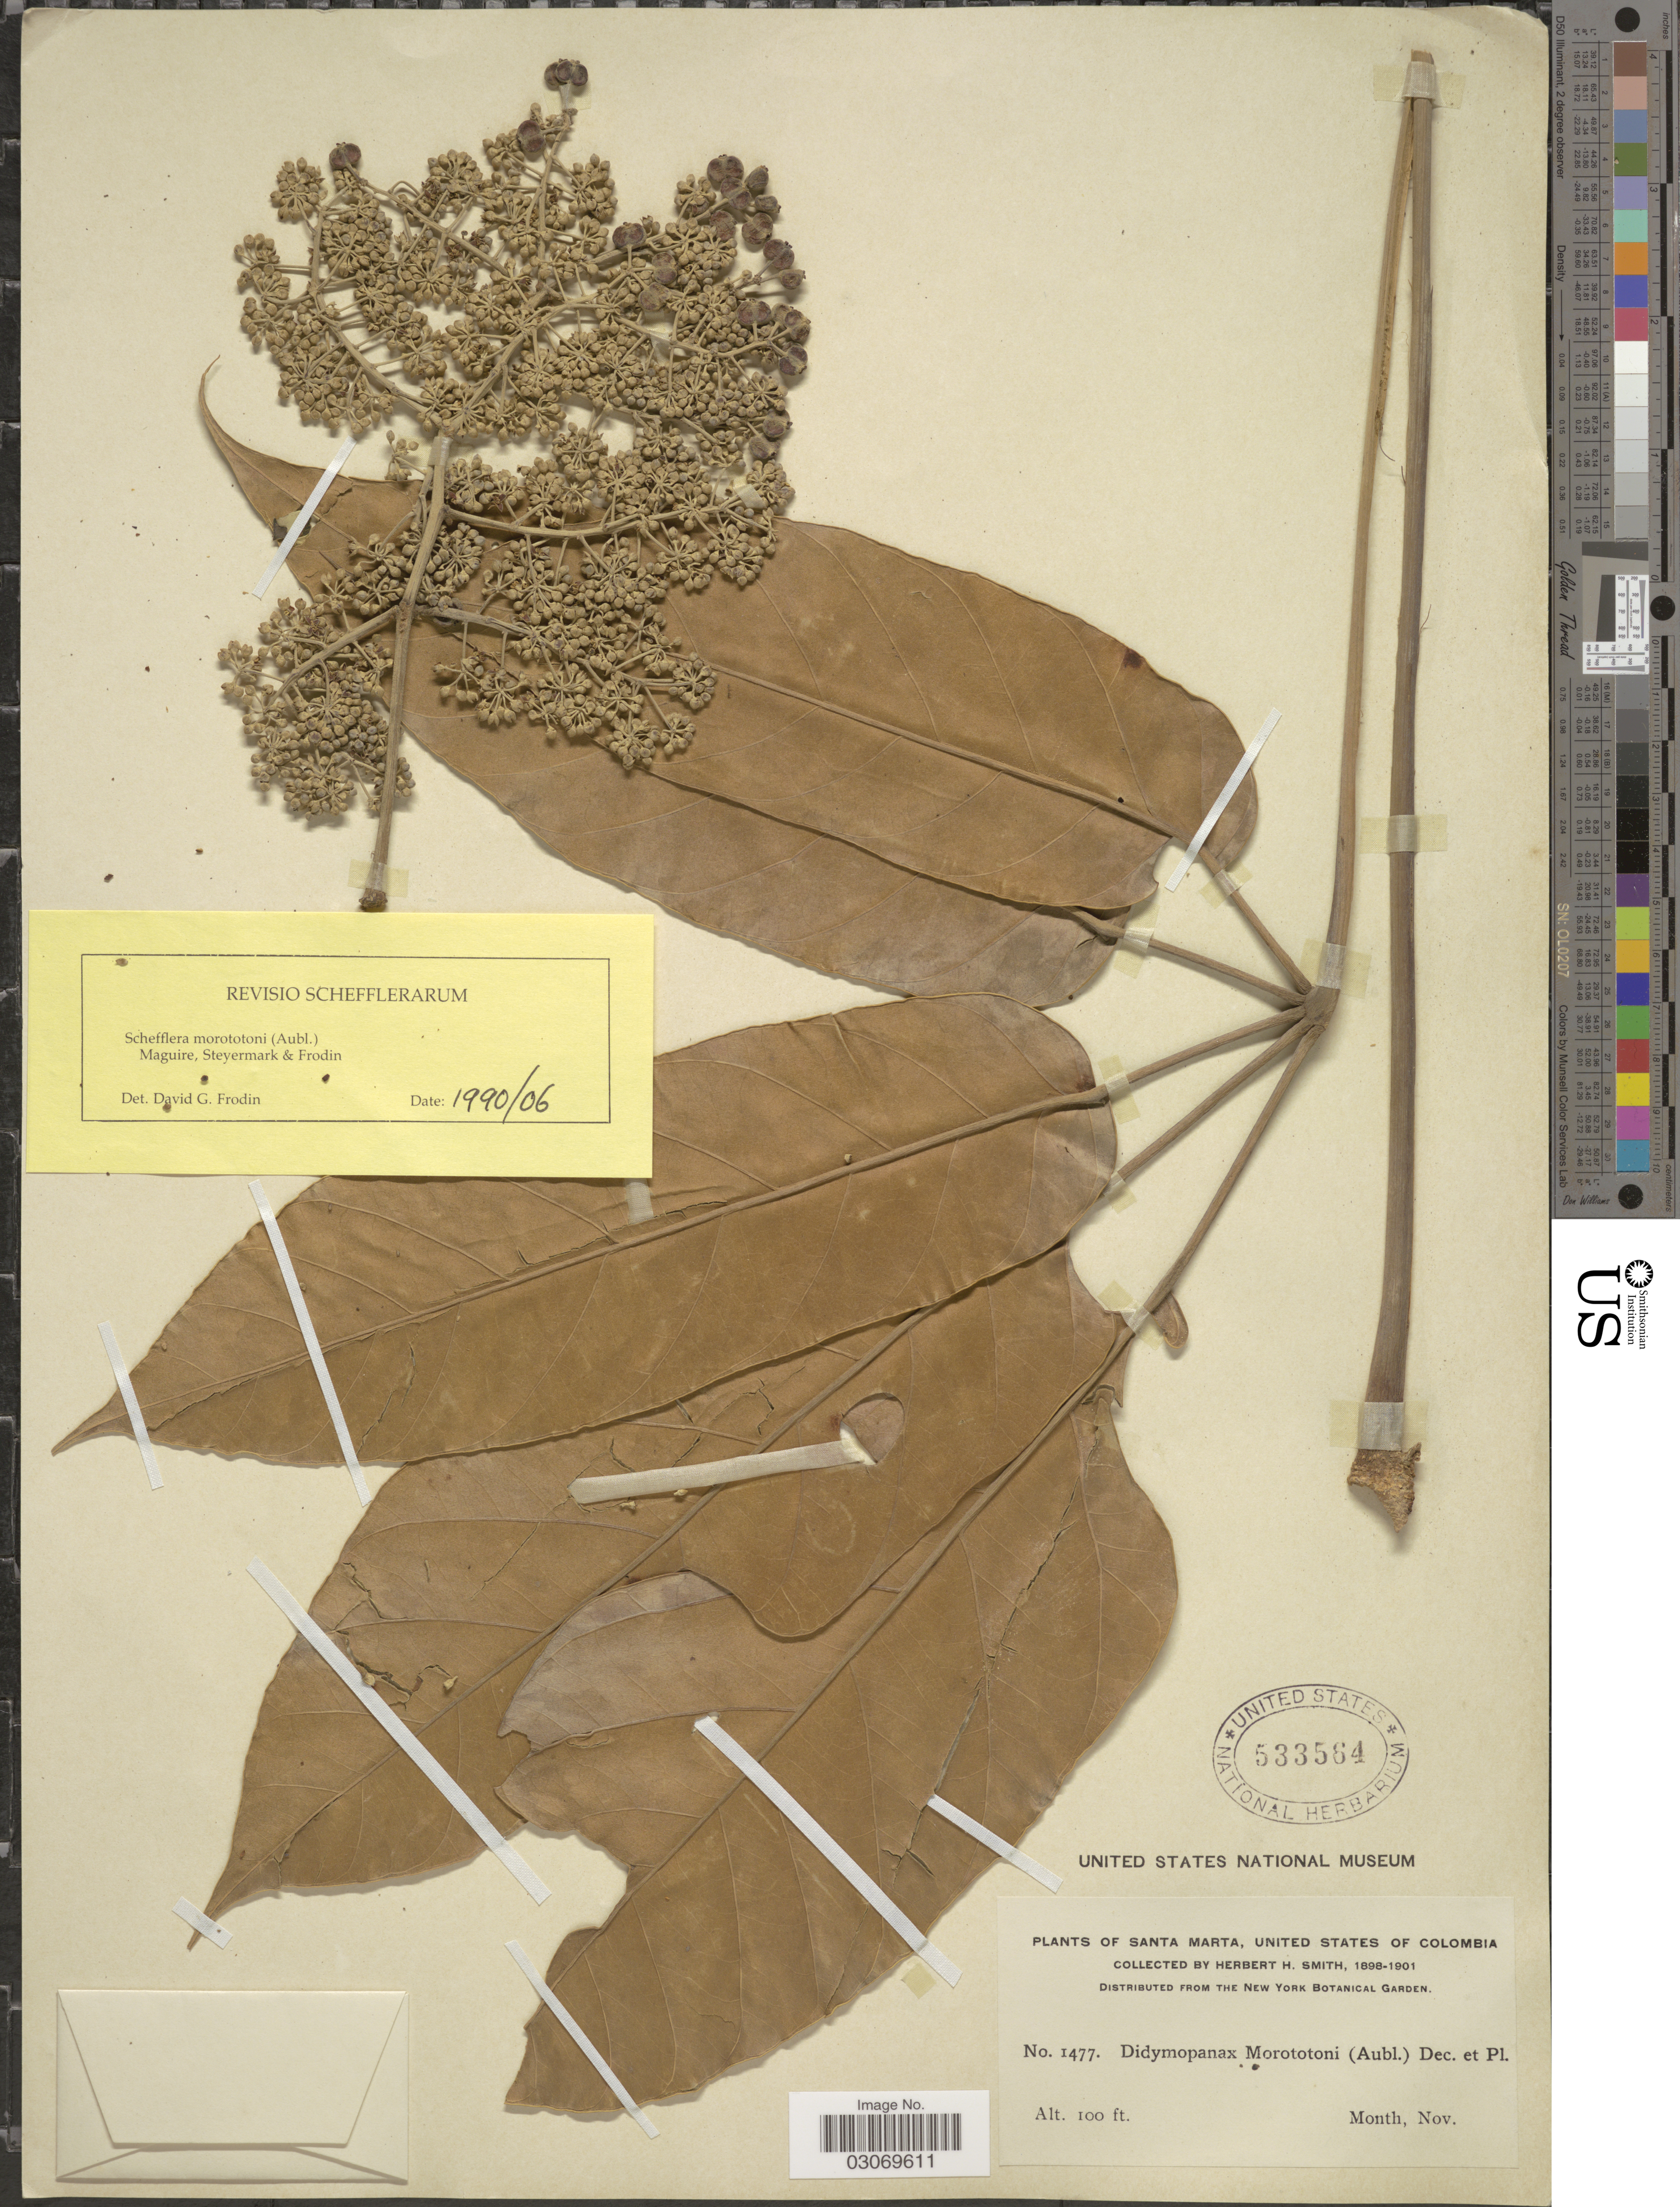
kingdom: Plantae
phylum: Tracheophyta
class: Magnoliopsida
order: Apiales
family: Araliaceae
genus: Schefflera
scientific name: Schefflera morototoni (Aubl.) Maguire, Steyerm. & Frodin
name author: (Aubl.) Maguire et al.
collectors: Herbert H. Smith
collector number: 1477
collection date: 1898-11/1901-11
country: Colombia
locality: Santa Marta, United States of Colombia.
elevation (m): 30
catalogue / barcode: US 533564